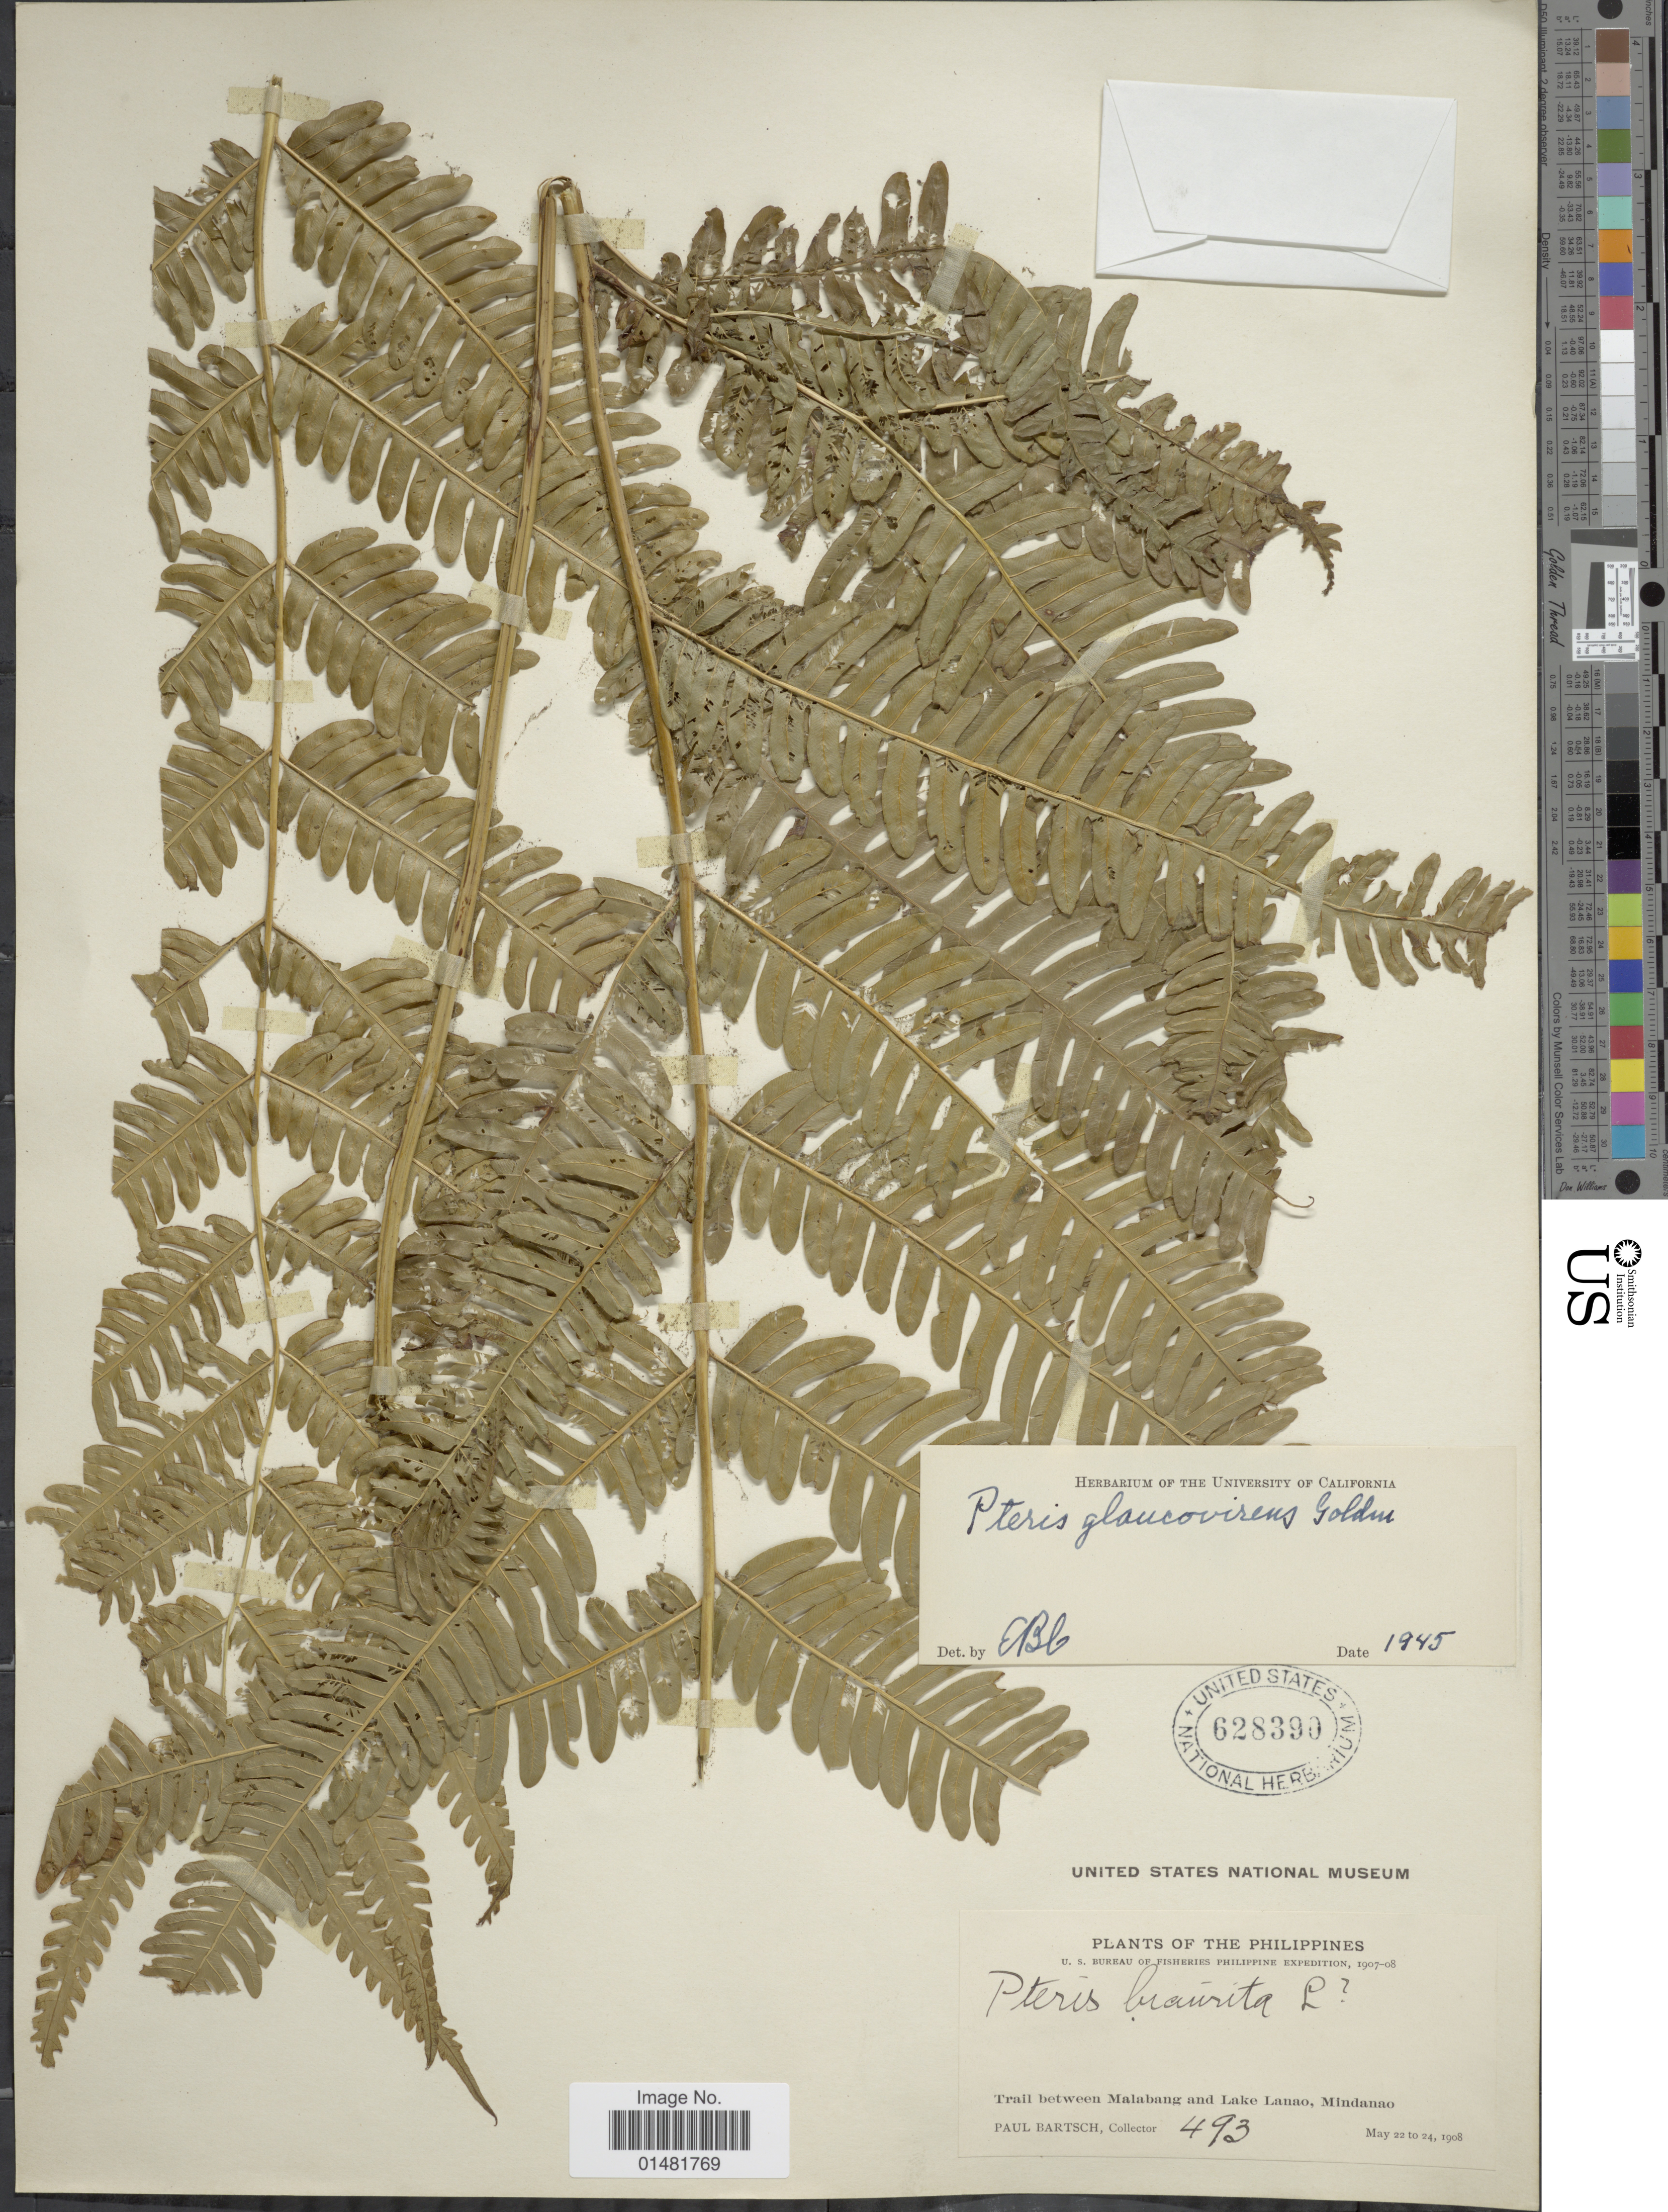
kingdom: Plantae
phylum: Tracheophyta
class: Polypodiopsida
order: Polypodiales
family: Pteridaceae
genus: Pteris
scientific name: Pteris glaucovirens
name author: Goldm.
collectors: P. Bartsch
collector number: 493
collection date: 1908-05-22/1908-05-24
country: Philippines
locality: Trail between Malabang and Lake Lanao, Mindanao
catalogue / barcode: US 628390